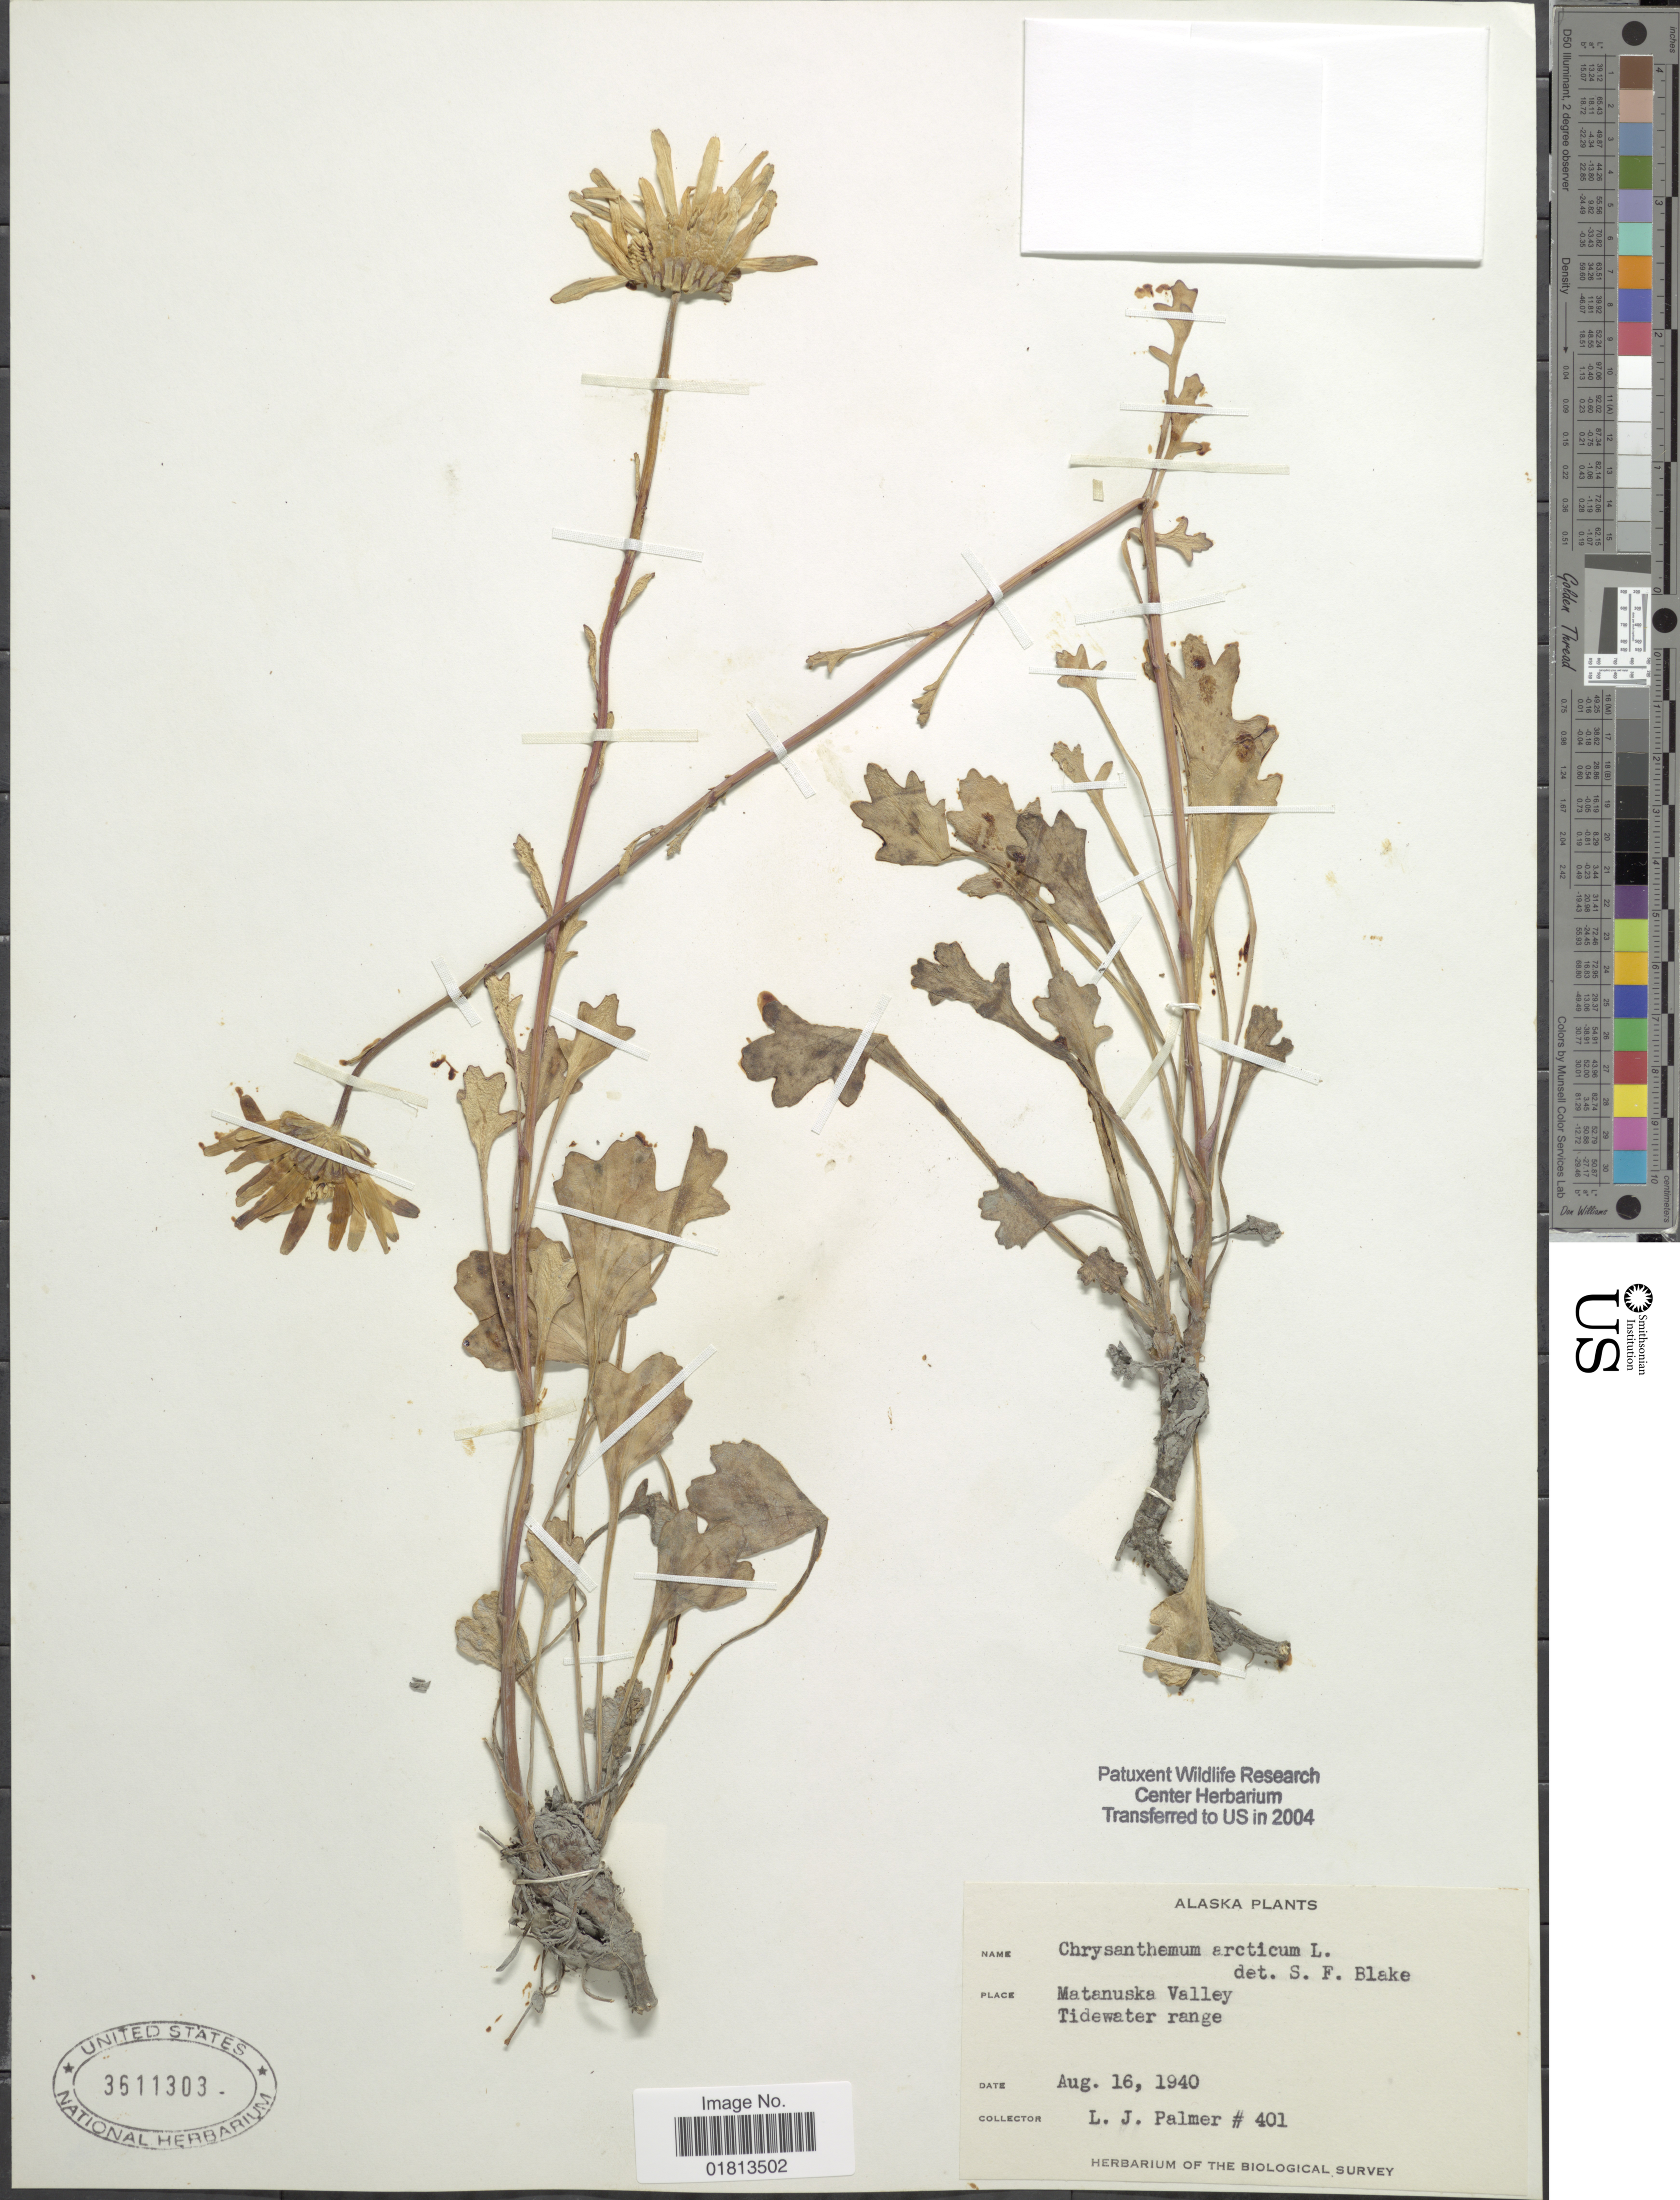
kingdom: Plantae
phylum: Tracheophyta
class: Magnoliopsida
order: Asterales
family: Asteraceae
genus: Dendranthema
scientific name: Dendranthema arcticum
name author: (L.) Tzvelev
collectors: L. J. Palmer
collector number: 401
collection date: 1940-08-16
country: United States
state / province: Alaska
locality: Matanuska Valley, Tidewater range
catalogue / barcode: US 3611303